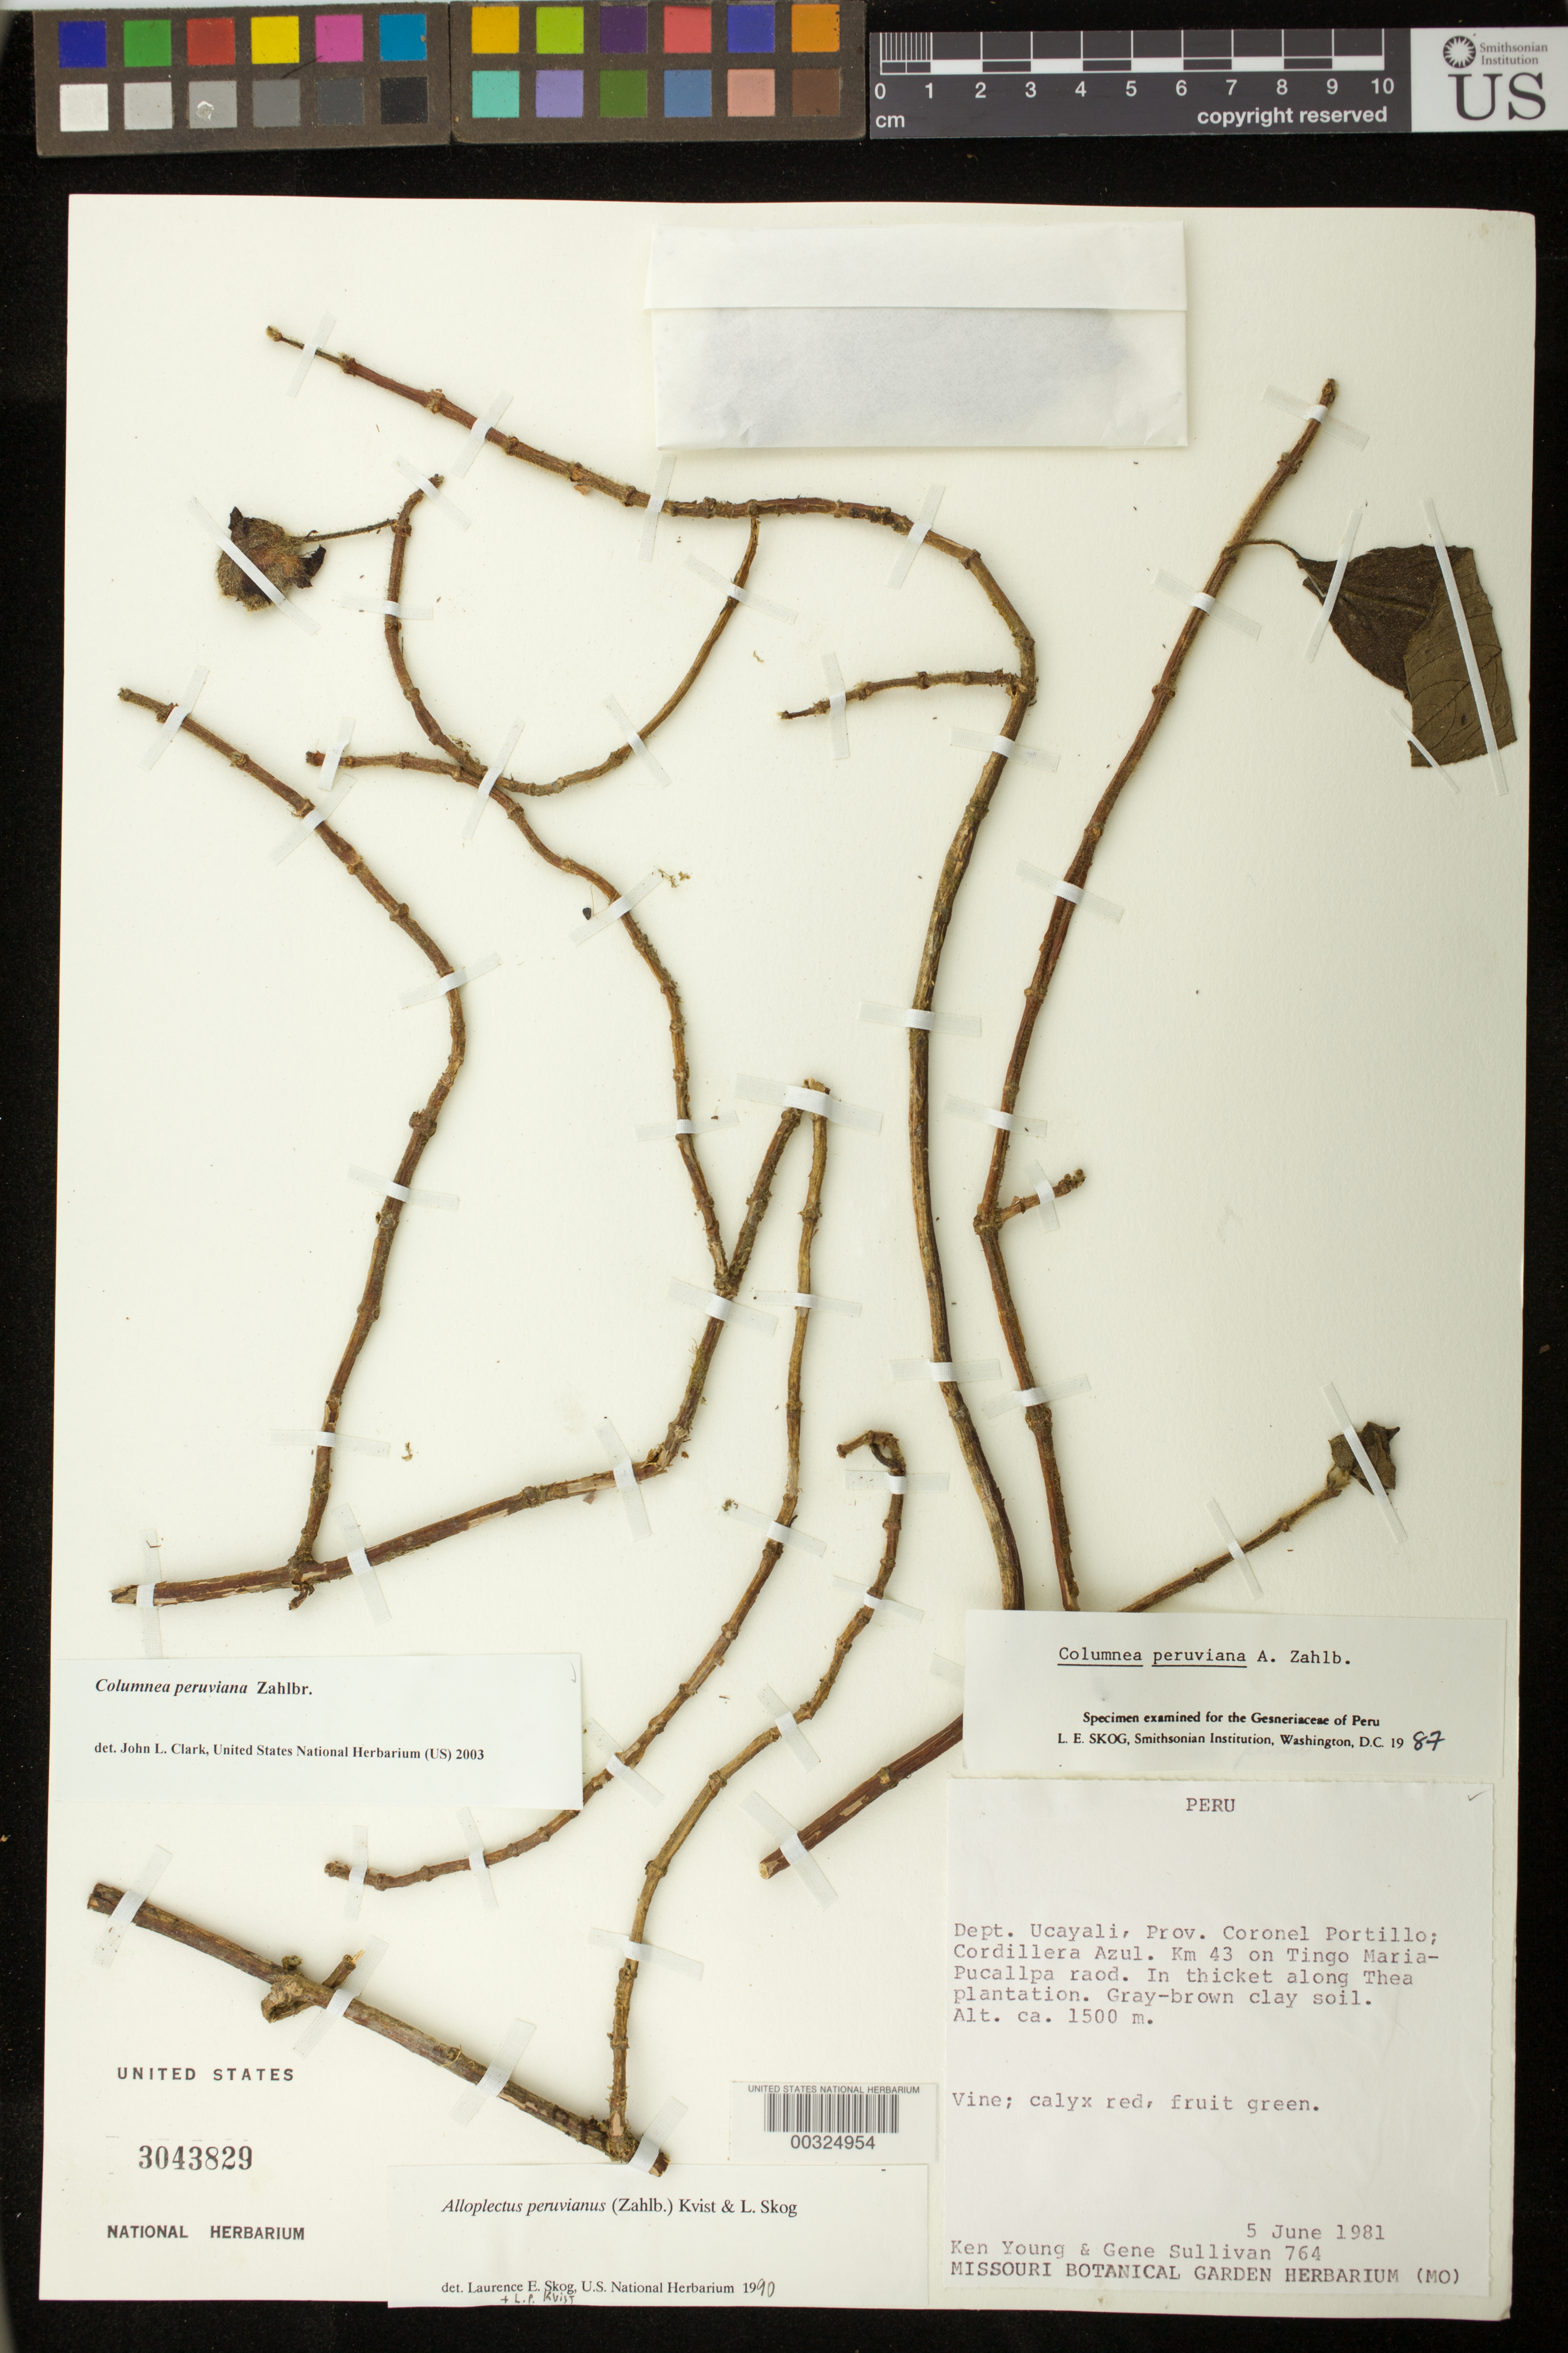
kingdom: Plantae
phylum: Tracheophyta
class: Magnoliopsida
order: Lamiales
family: Gesneriaceae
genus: Columnea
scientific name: Columnea peruviana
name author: Zahlbr.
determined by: Clark, J. L., (SEL), The Marie Selby Botanical Garden (UNITED STATES)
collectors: K. Young & G. Sullivan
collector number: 764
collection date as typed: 05 Jun 1981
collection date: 1981-06-05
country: Peru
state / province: Loreto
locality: Ucayali, Coronel Portillo Prov. Cordillera Azul, km 43 on Tingo Maria - Pucallpa road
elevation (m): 1500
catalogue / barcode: US 3043829